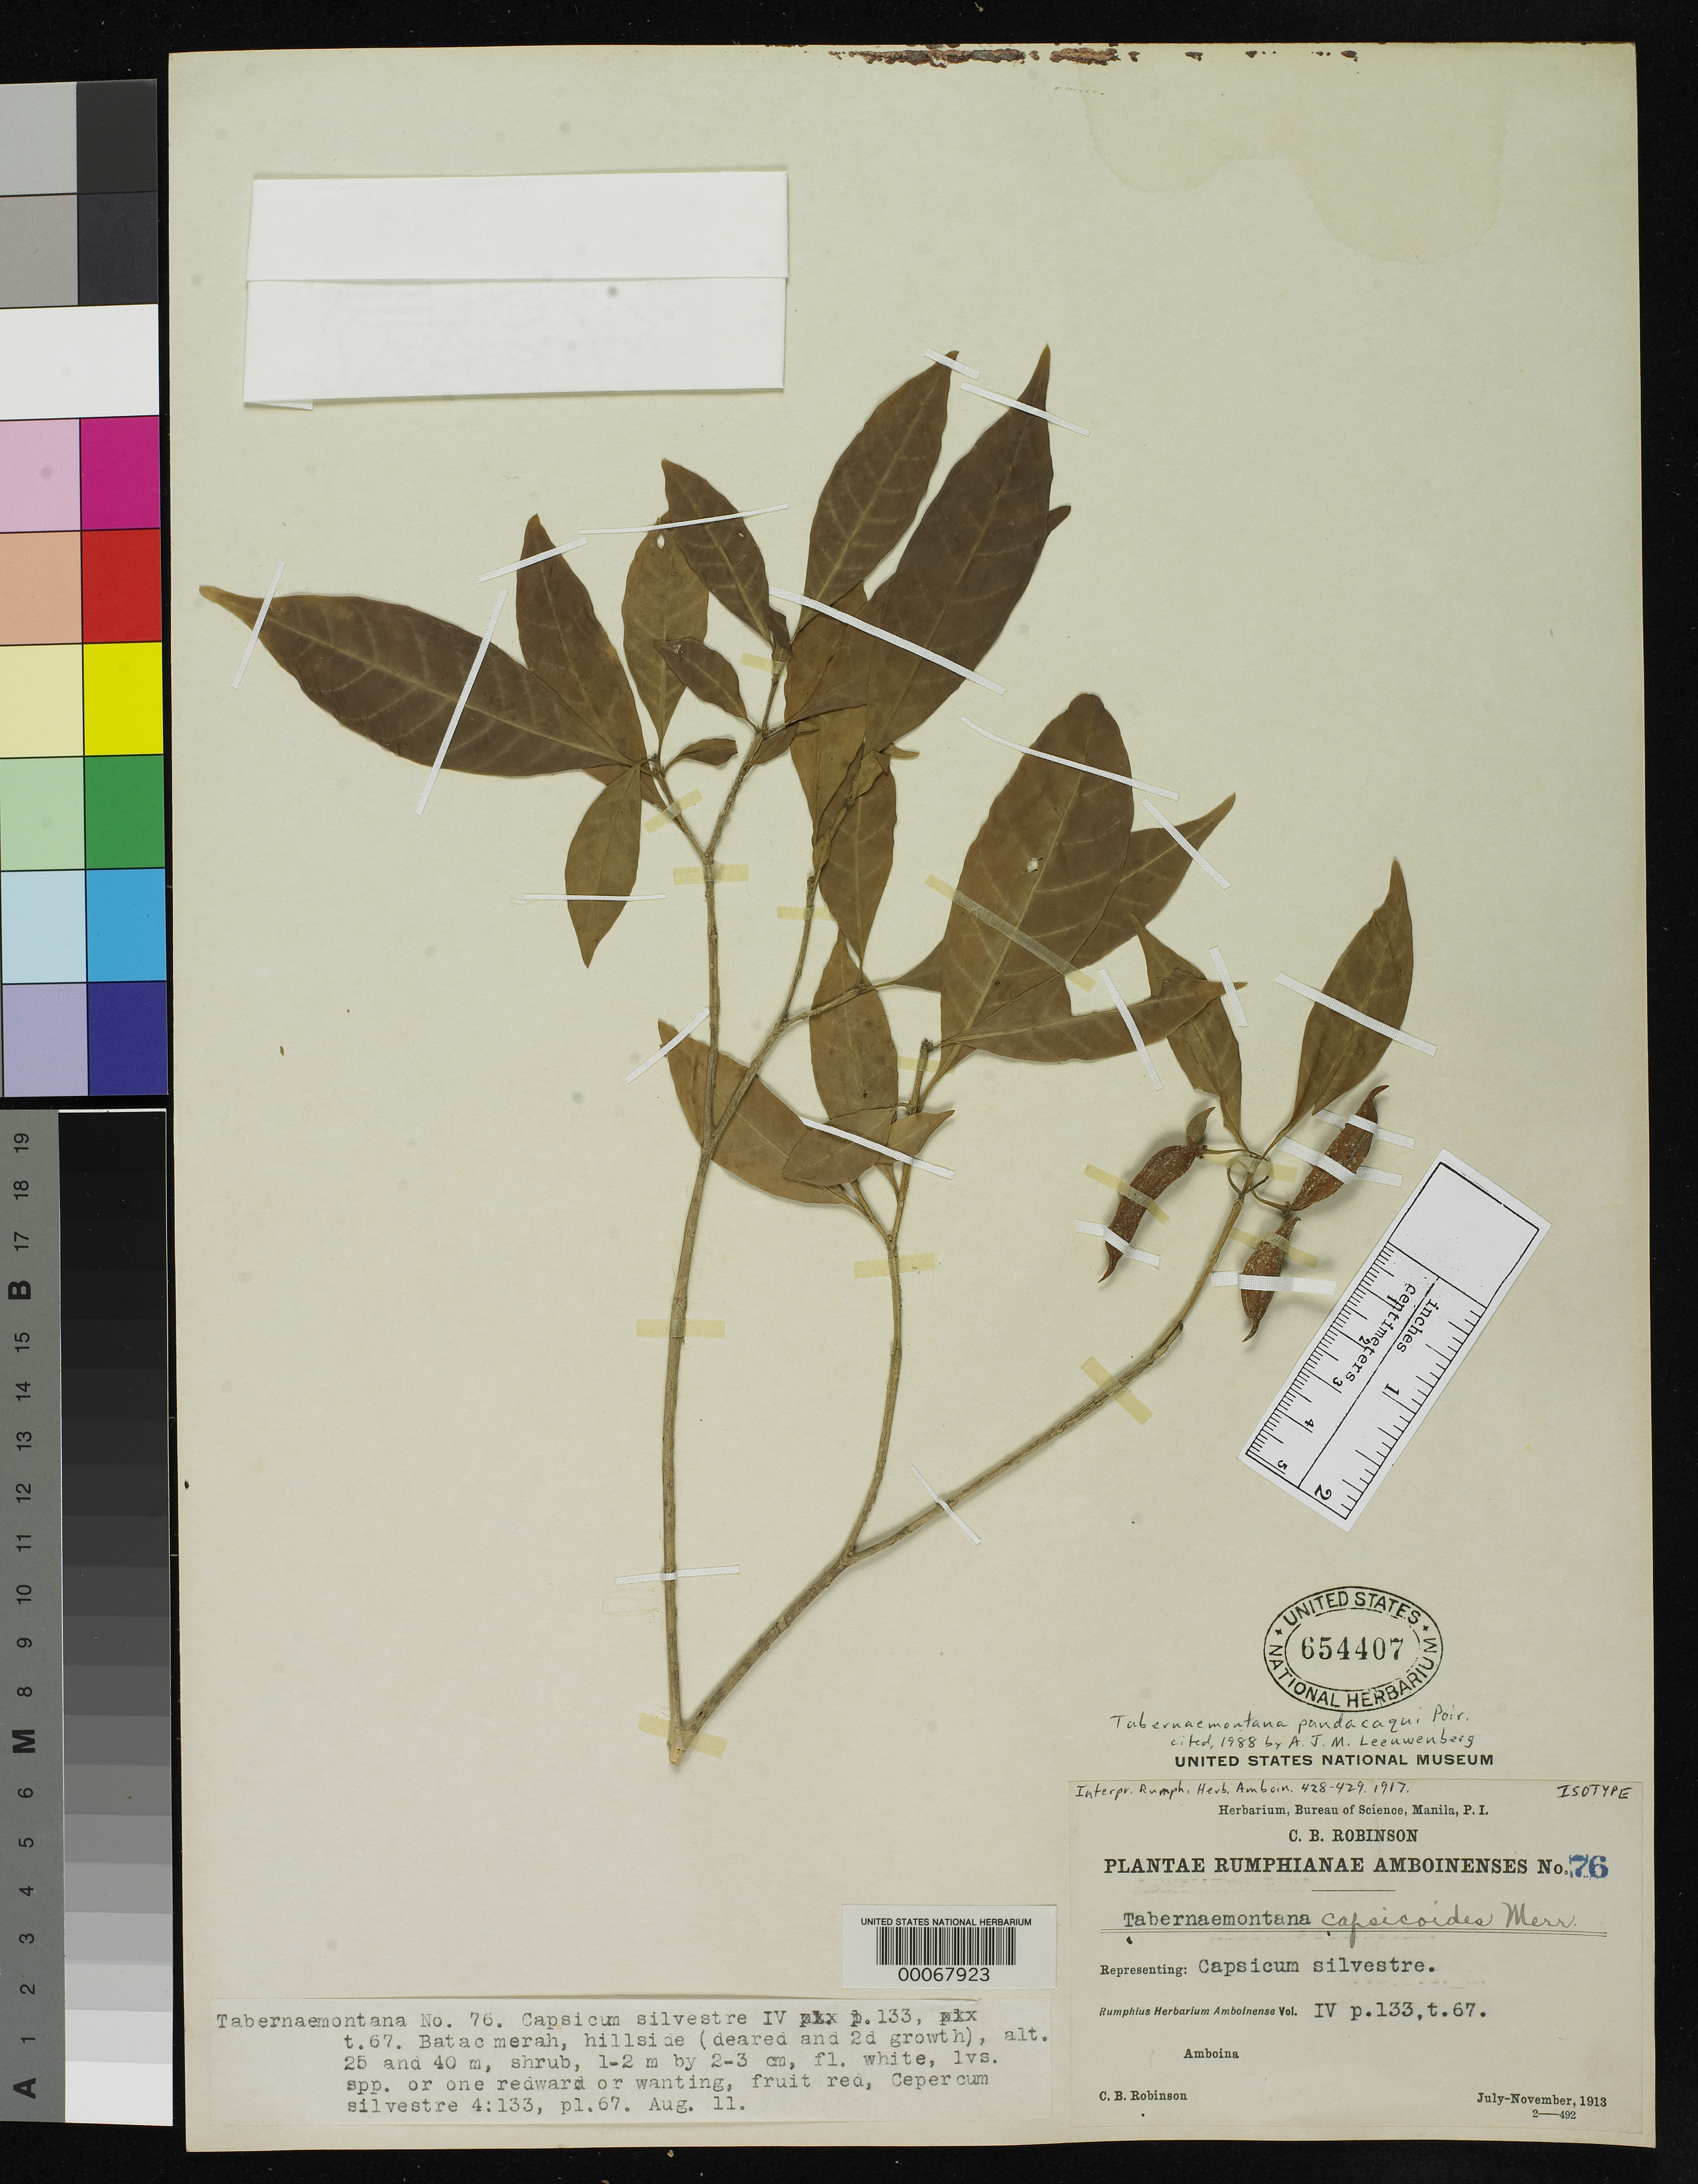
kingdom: Plantae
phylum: Tracheophyta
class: Magnoliopsida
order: Gentianales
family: Apocynaceae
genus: Tabernaemontana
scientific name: Tabernaemontana capsicoides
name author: Merr.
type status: Isotype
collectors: C. Robinson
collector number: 76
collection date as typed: Jul 1913 to -- Nov 1913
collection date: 1913-07/1913-11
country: Indonesia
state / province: Maluku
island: Amboina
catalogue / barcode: US 654407